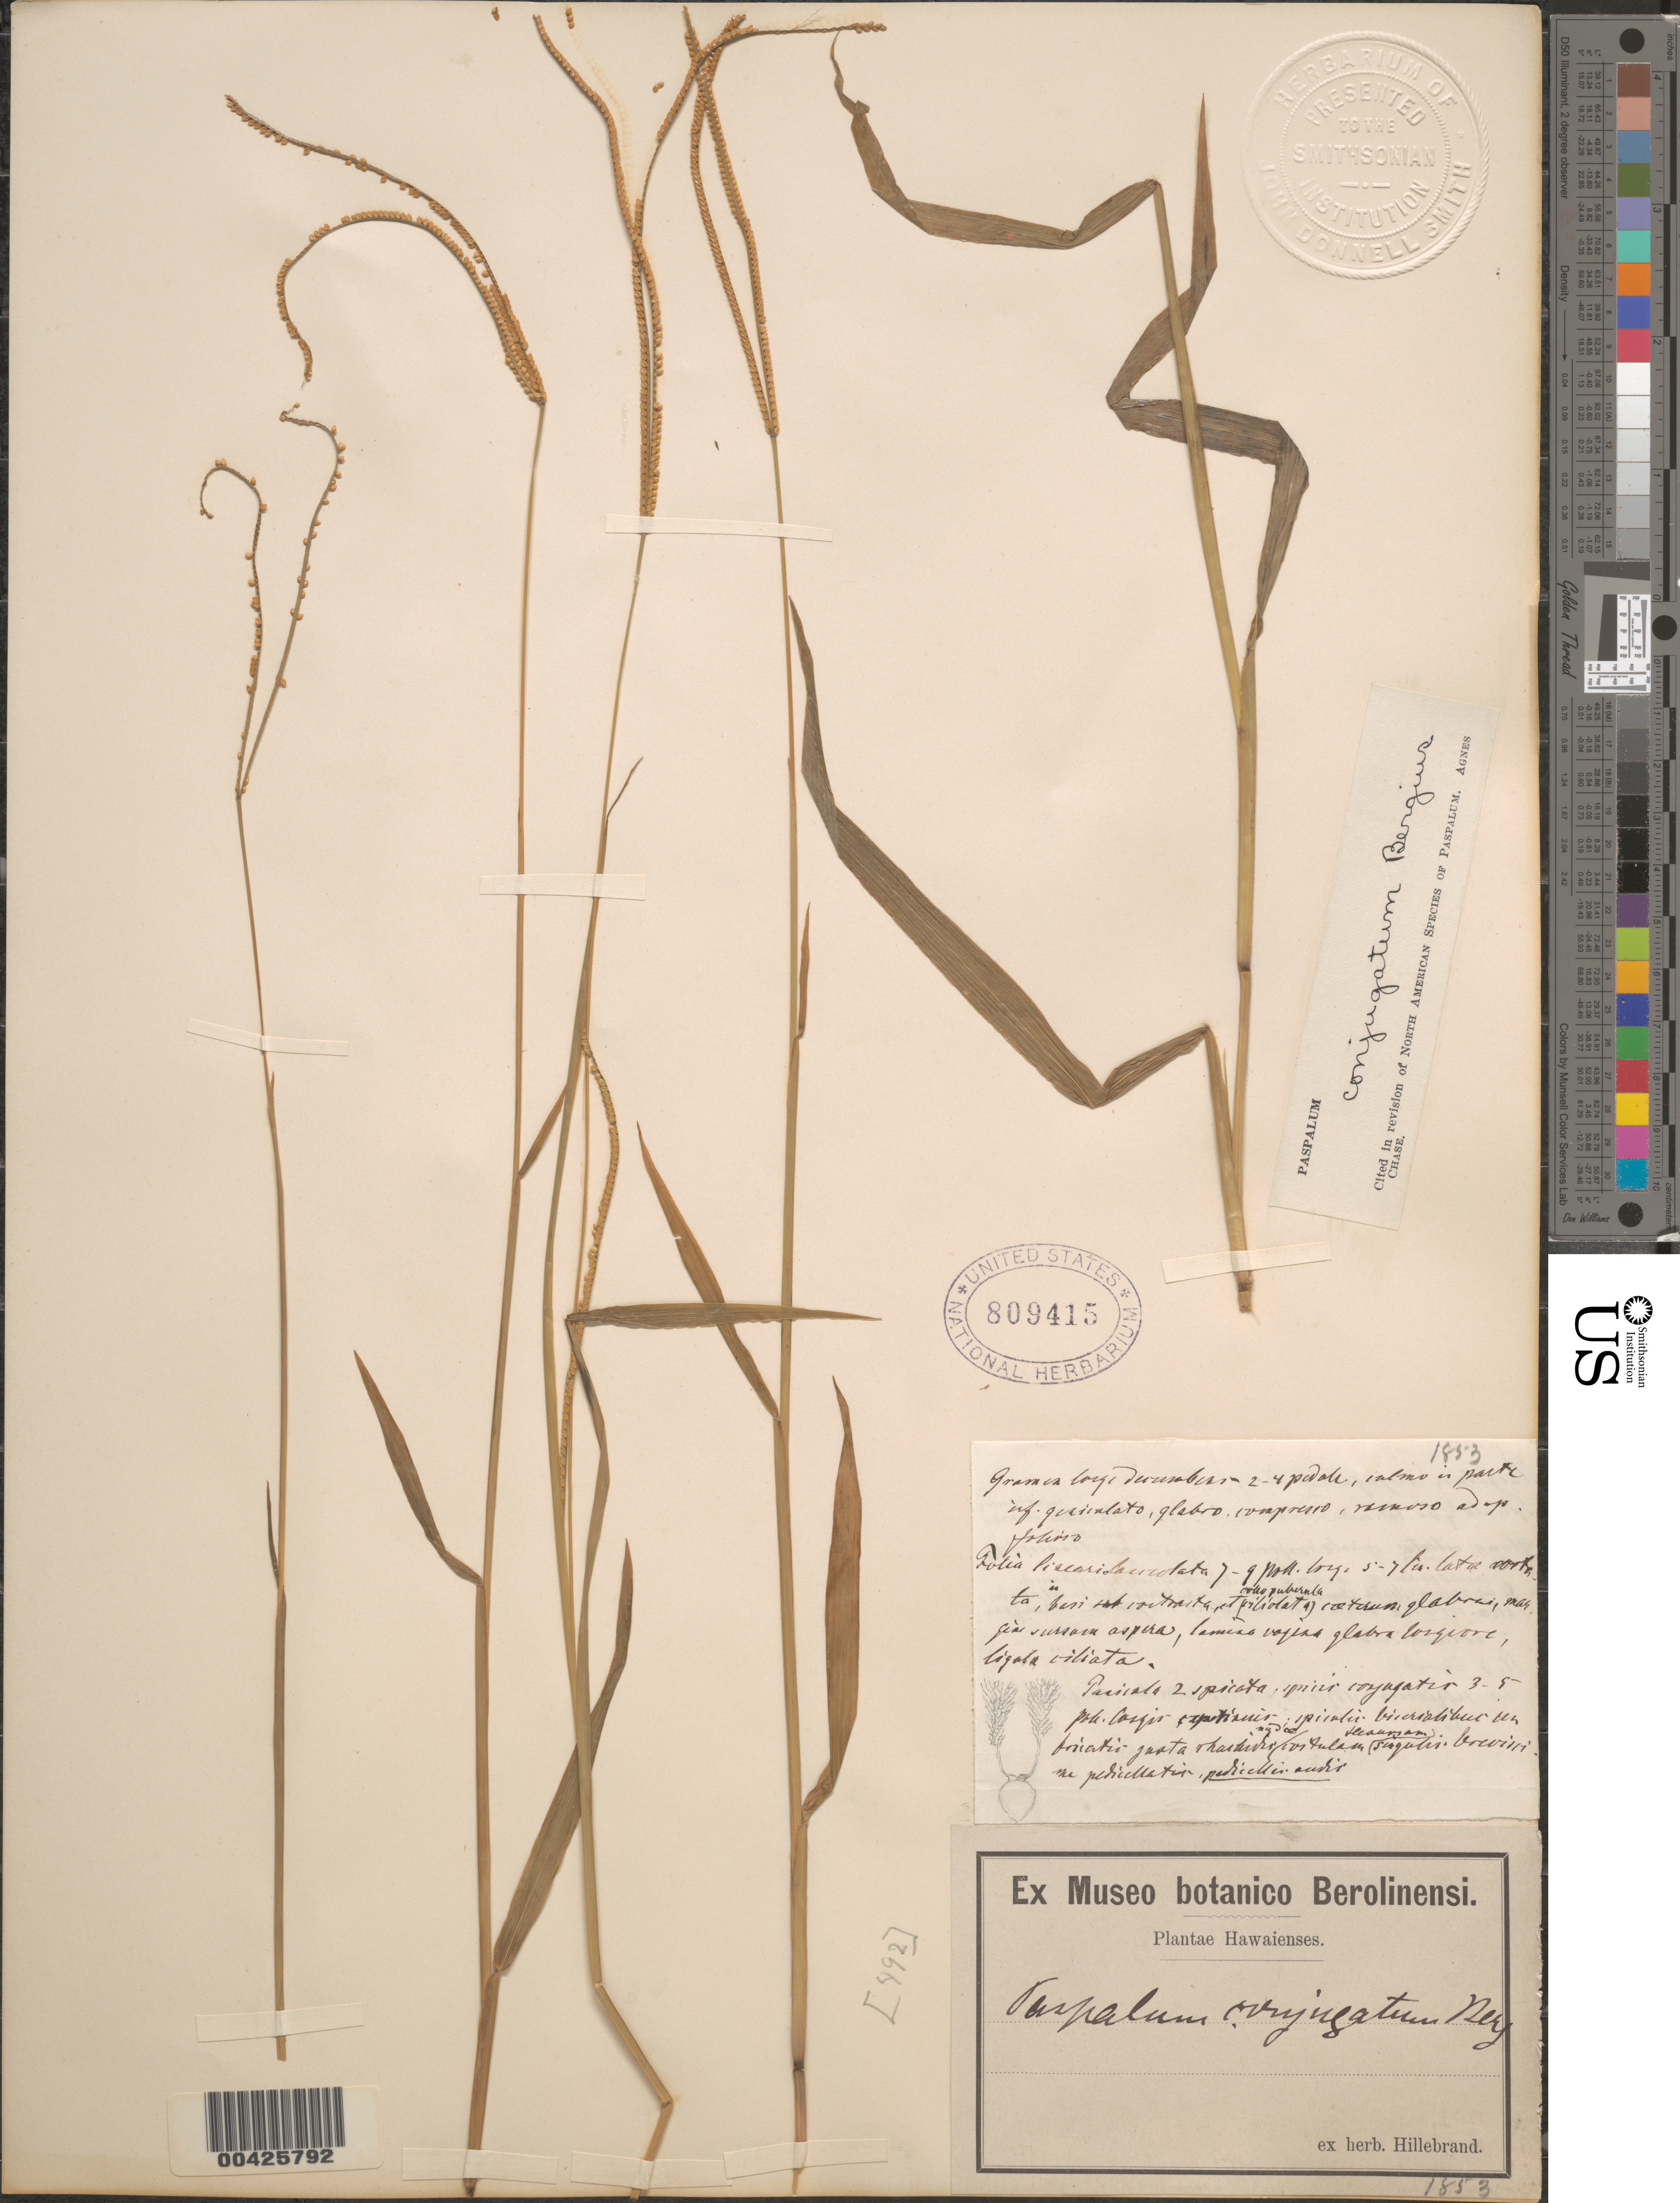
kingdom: Plantae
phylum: Tracheophyta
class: Liliopsida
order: Poales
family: Poaceae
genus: Paspalum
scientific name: Paspalum conjugatum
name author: P.J. Bergius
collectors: W. Hillebrand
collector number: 1853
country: United States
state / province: Hawaii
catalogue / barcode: US 809415